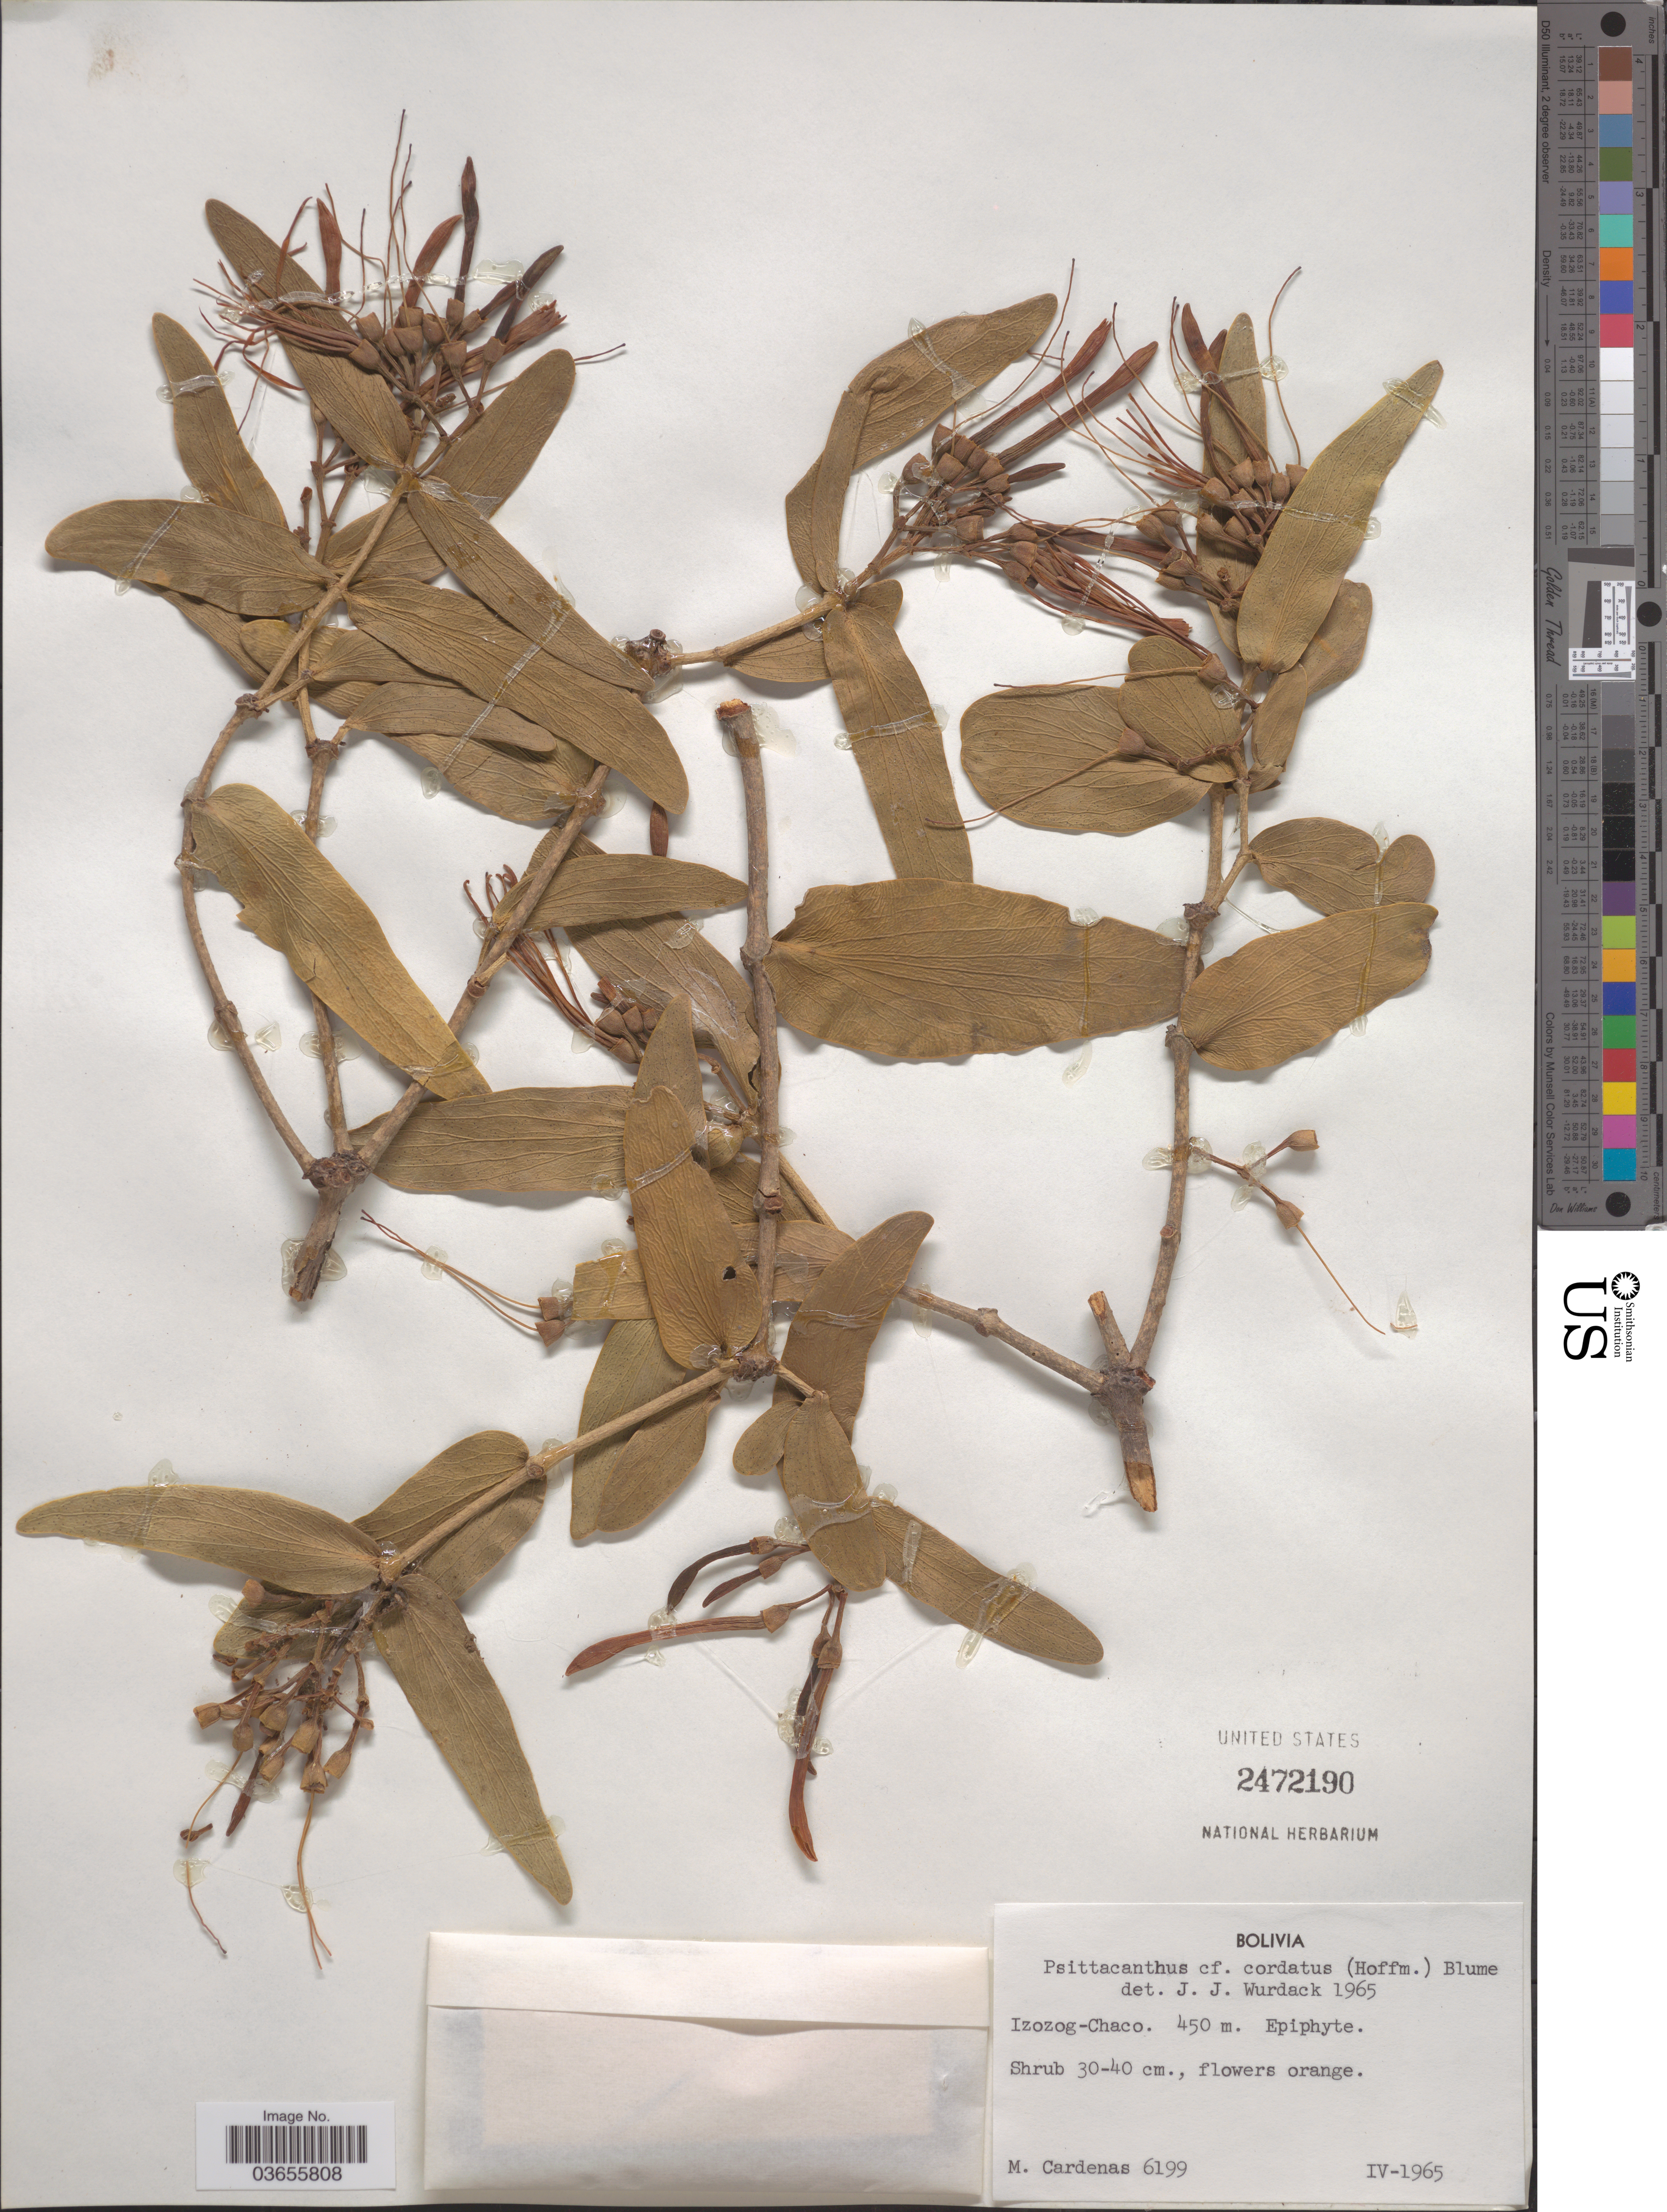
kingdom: Plantae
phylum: Tracheophyta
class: Magnoliopsida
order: Santalales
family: Loranthaceae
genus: Psittacanthus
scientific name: Psittacanthus cordatus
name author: (Hoffmanns.) Blume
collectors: M. Cárdenas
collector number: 6199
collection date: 1965-04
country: Bolivia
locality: Izozog-Chaco.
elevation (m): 450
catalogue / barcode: US 2472190